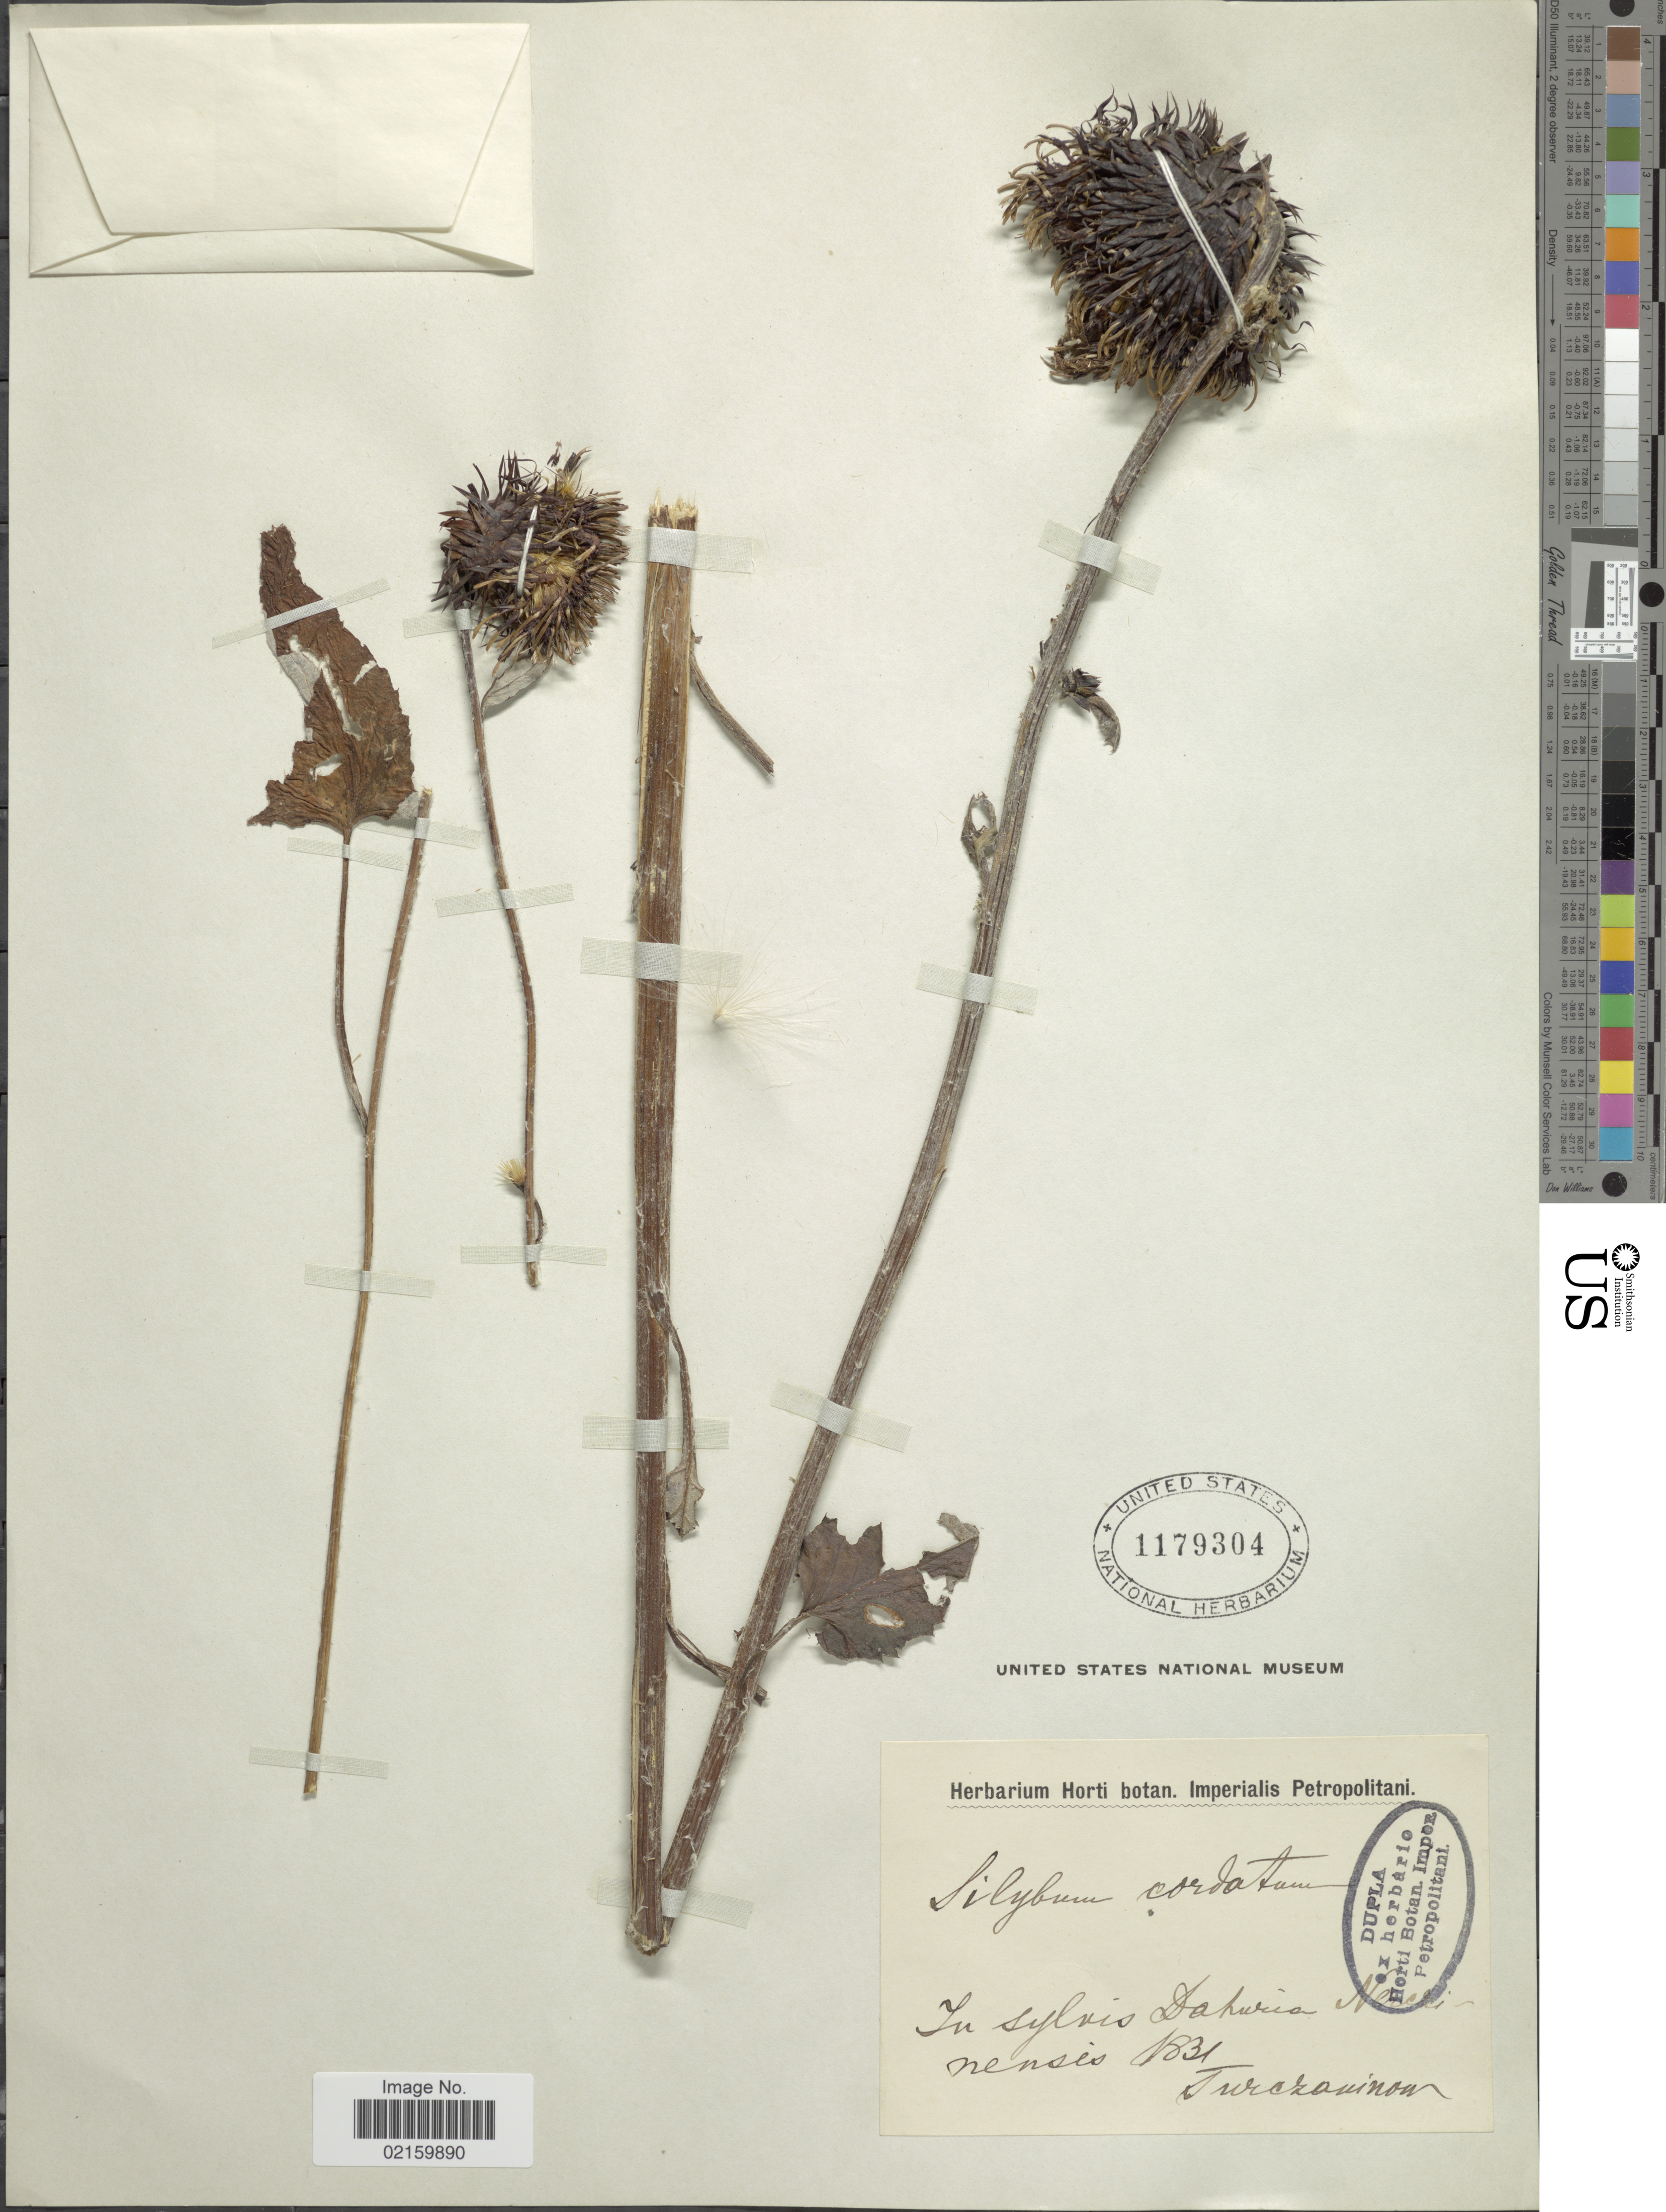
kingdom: Plantae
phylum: Tracheophyta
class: Magnoliopsida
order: Asterales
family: Asteraceae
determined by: Warneke, Christopher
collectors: Turczaninov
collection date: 1831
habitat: In the forest of Dahurian nercinesis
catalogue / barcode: US 1179304